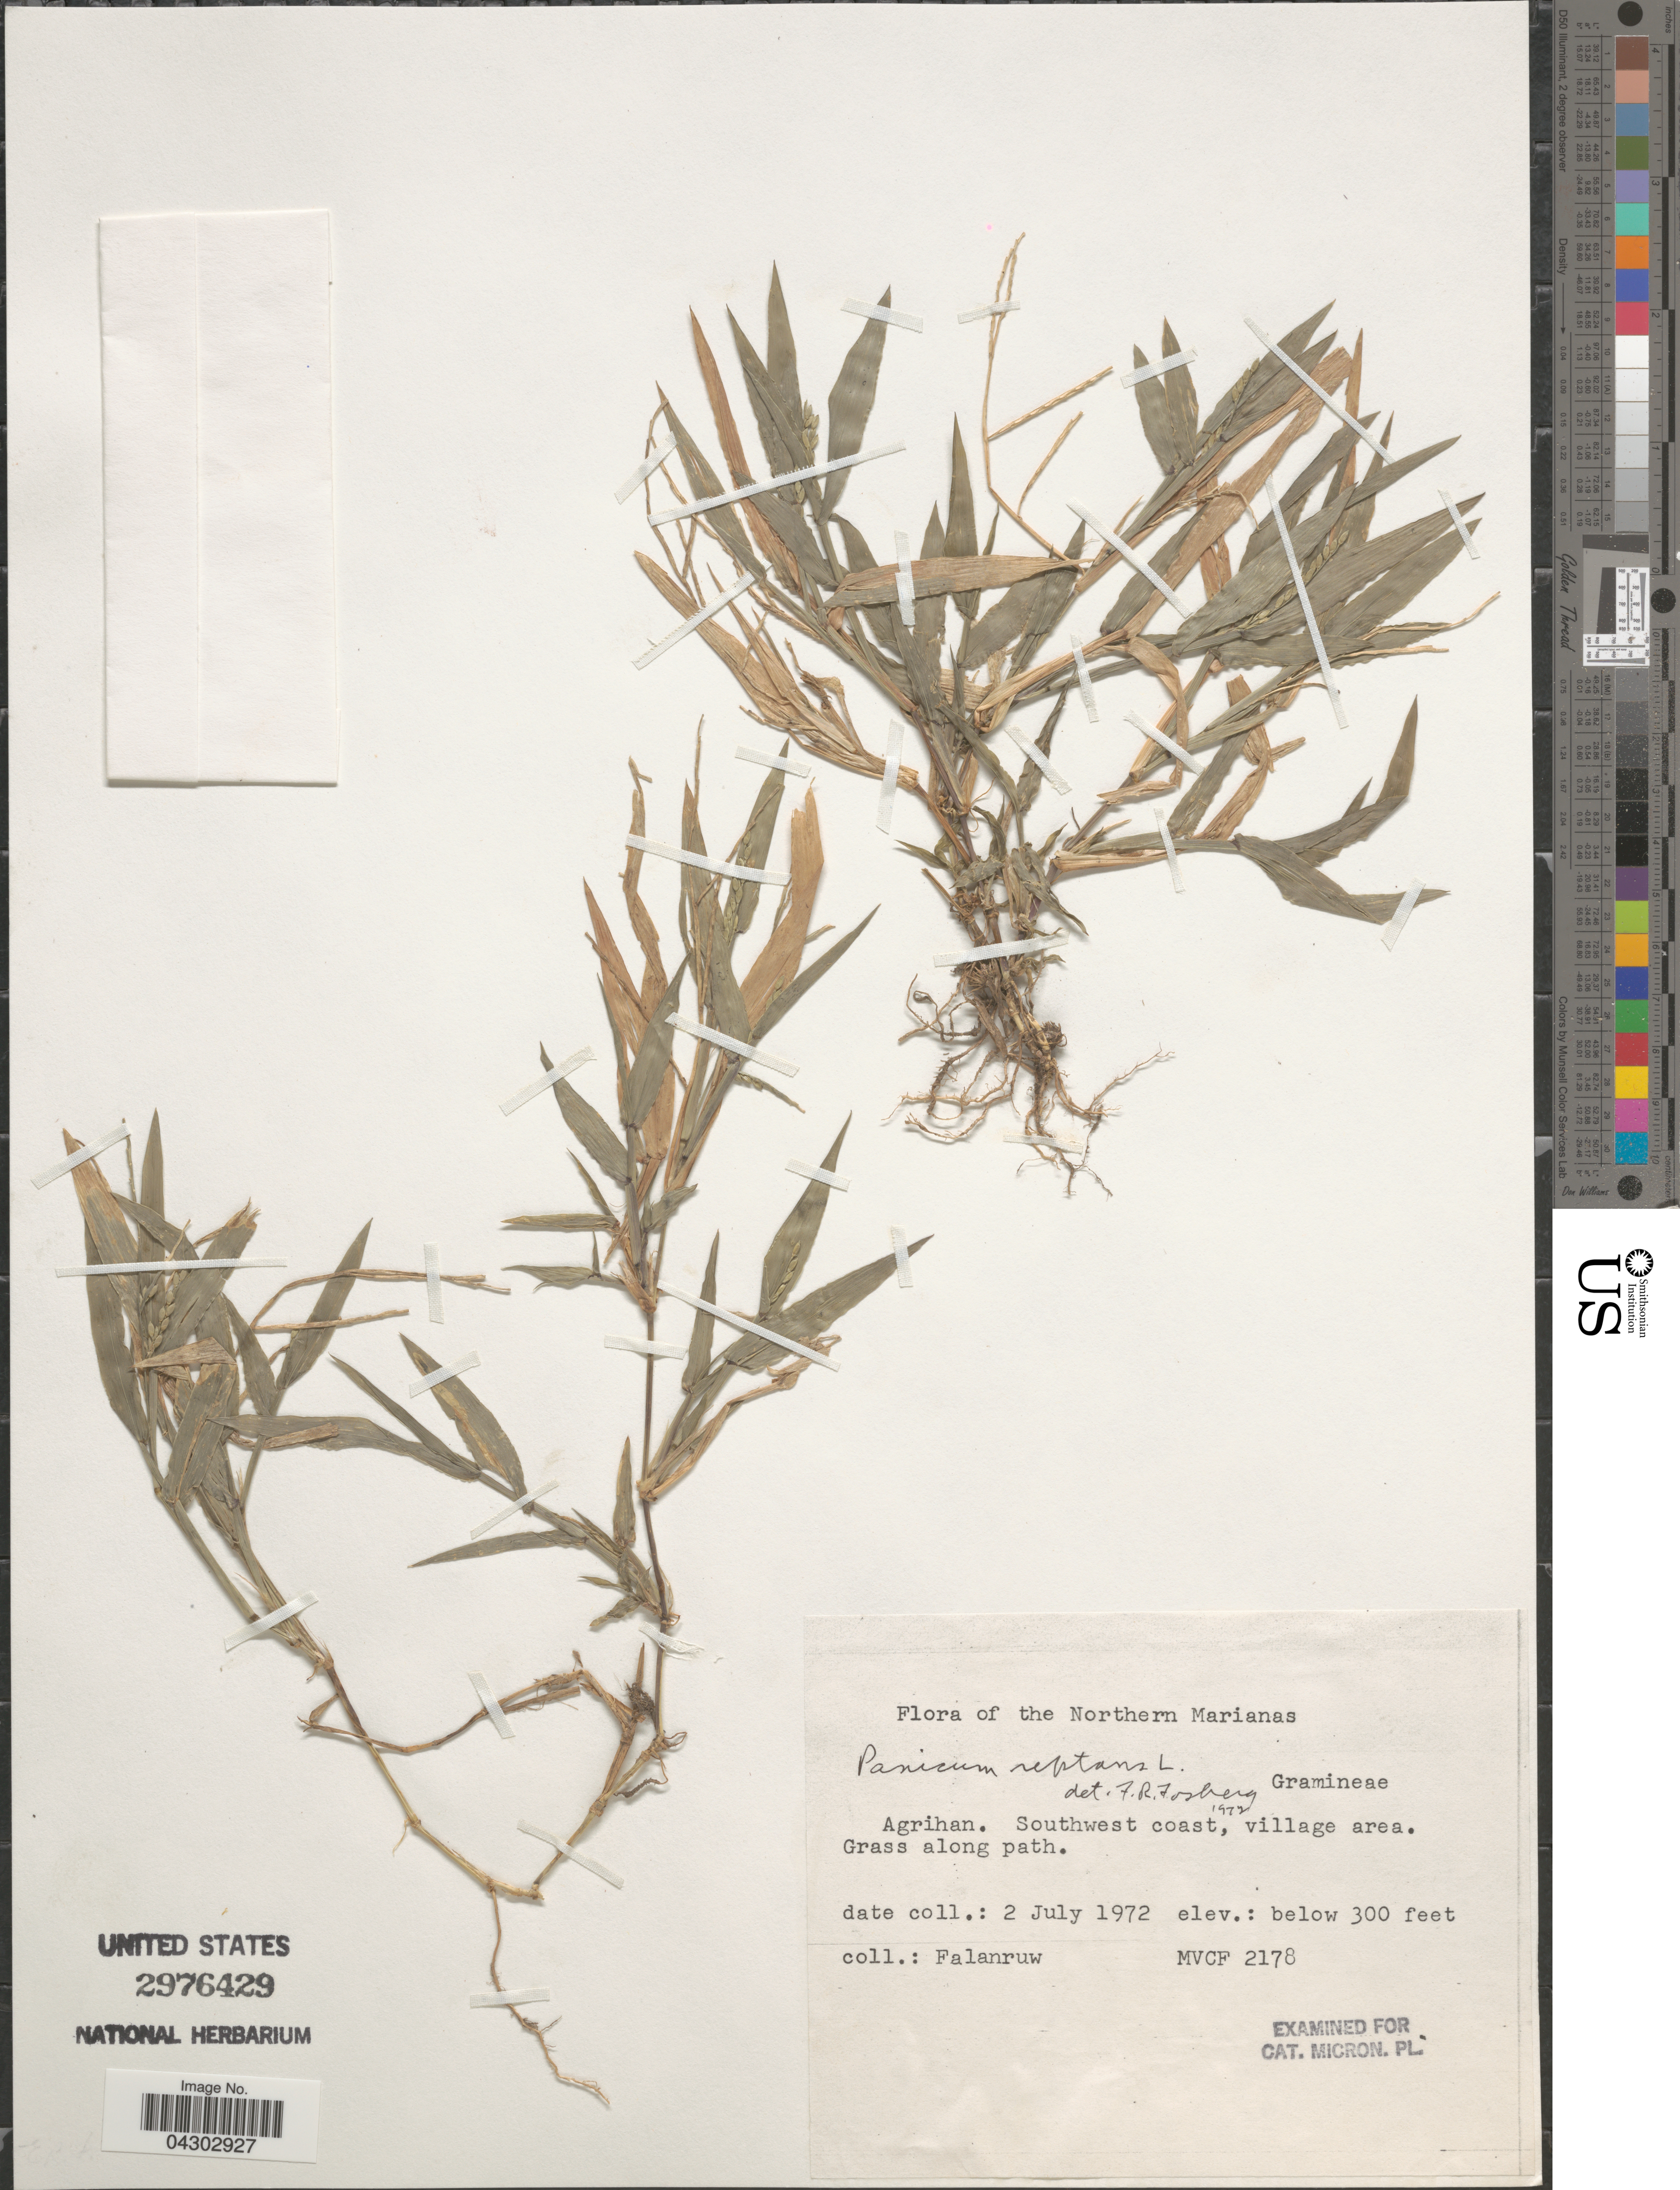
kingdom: Plantae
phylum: Tracheophyta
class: Liliopsida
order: Poales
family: Poaceae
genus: Panicum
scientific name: Panicum repens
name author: L.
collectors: Falanruw, --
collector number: MVCF2178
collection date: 1972-07-02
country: Northern Mariana Islands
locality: Agrihan. Southwest coast, village area.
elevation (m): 91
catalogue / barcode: US 2976429